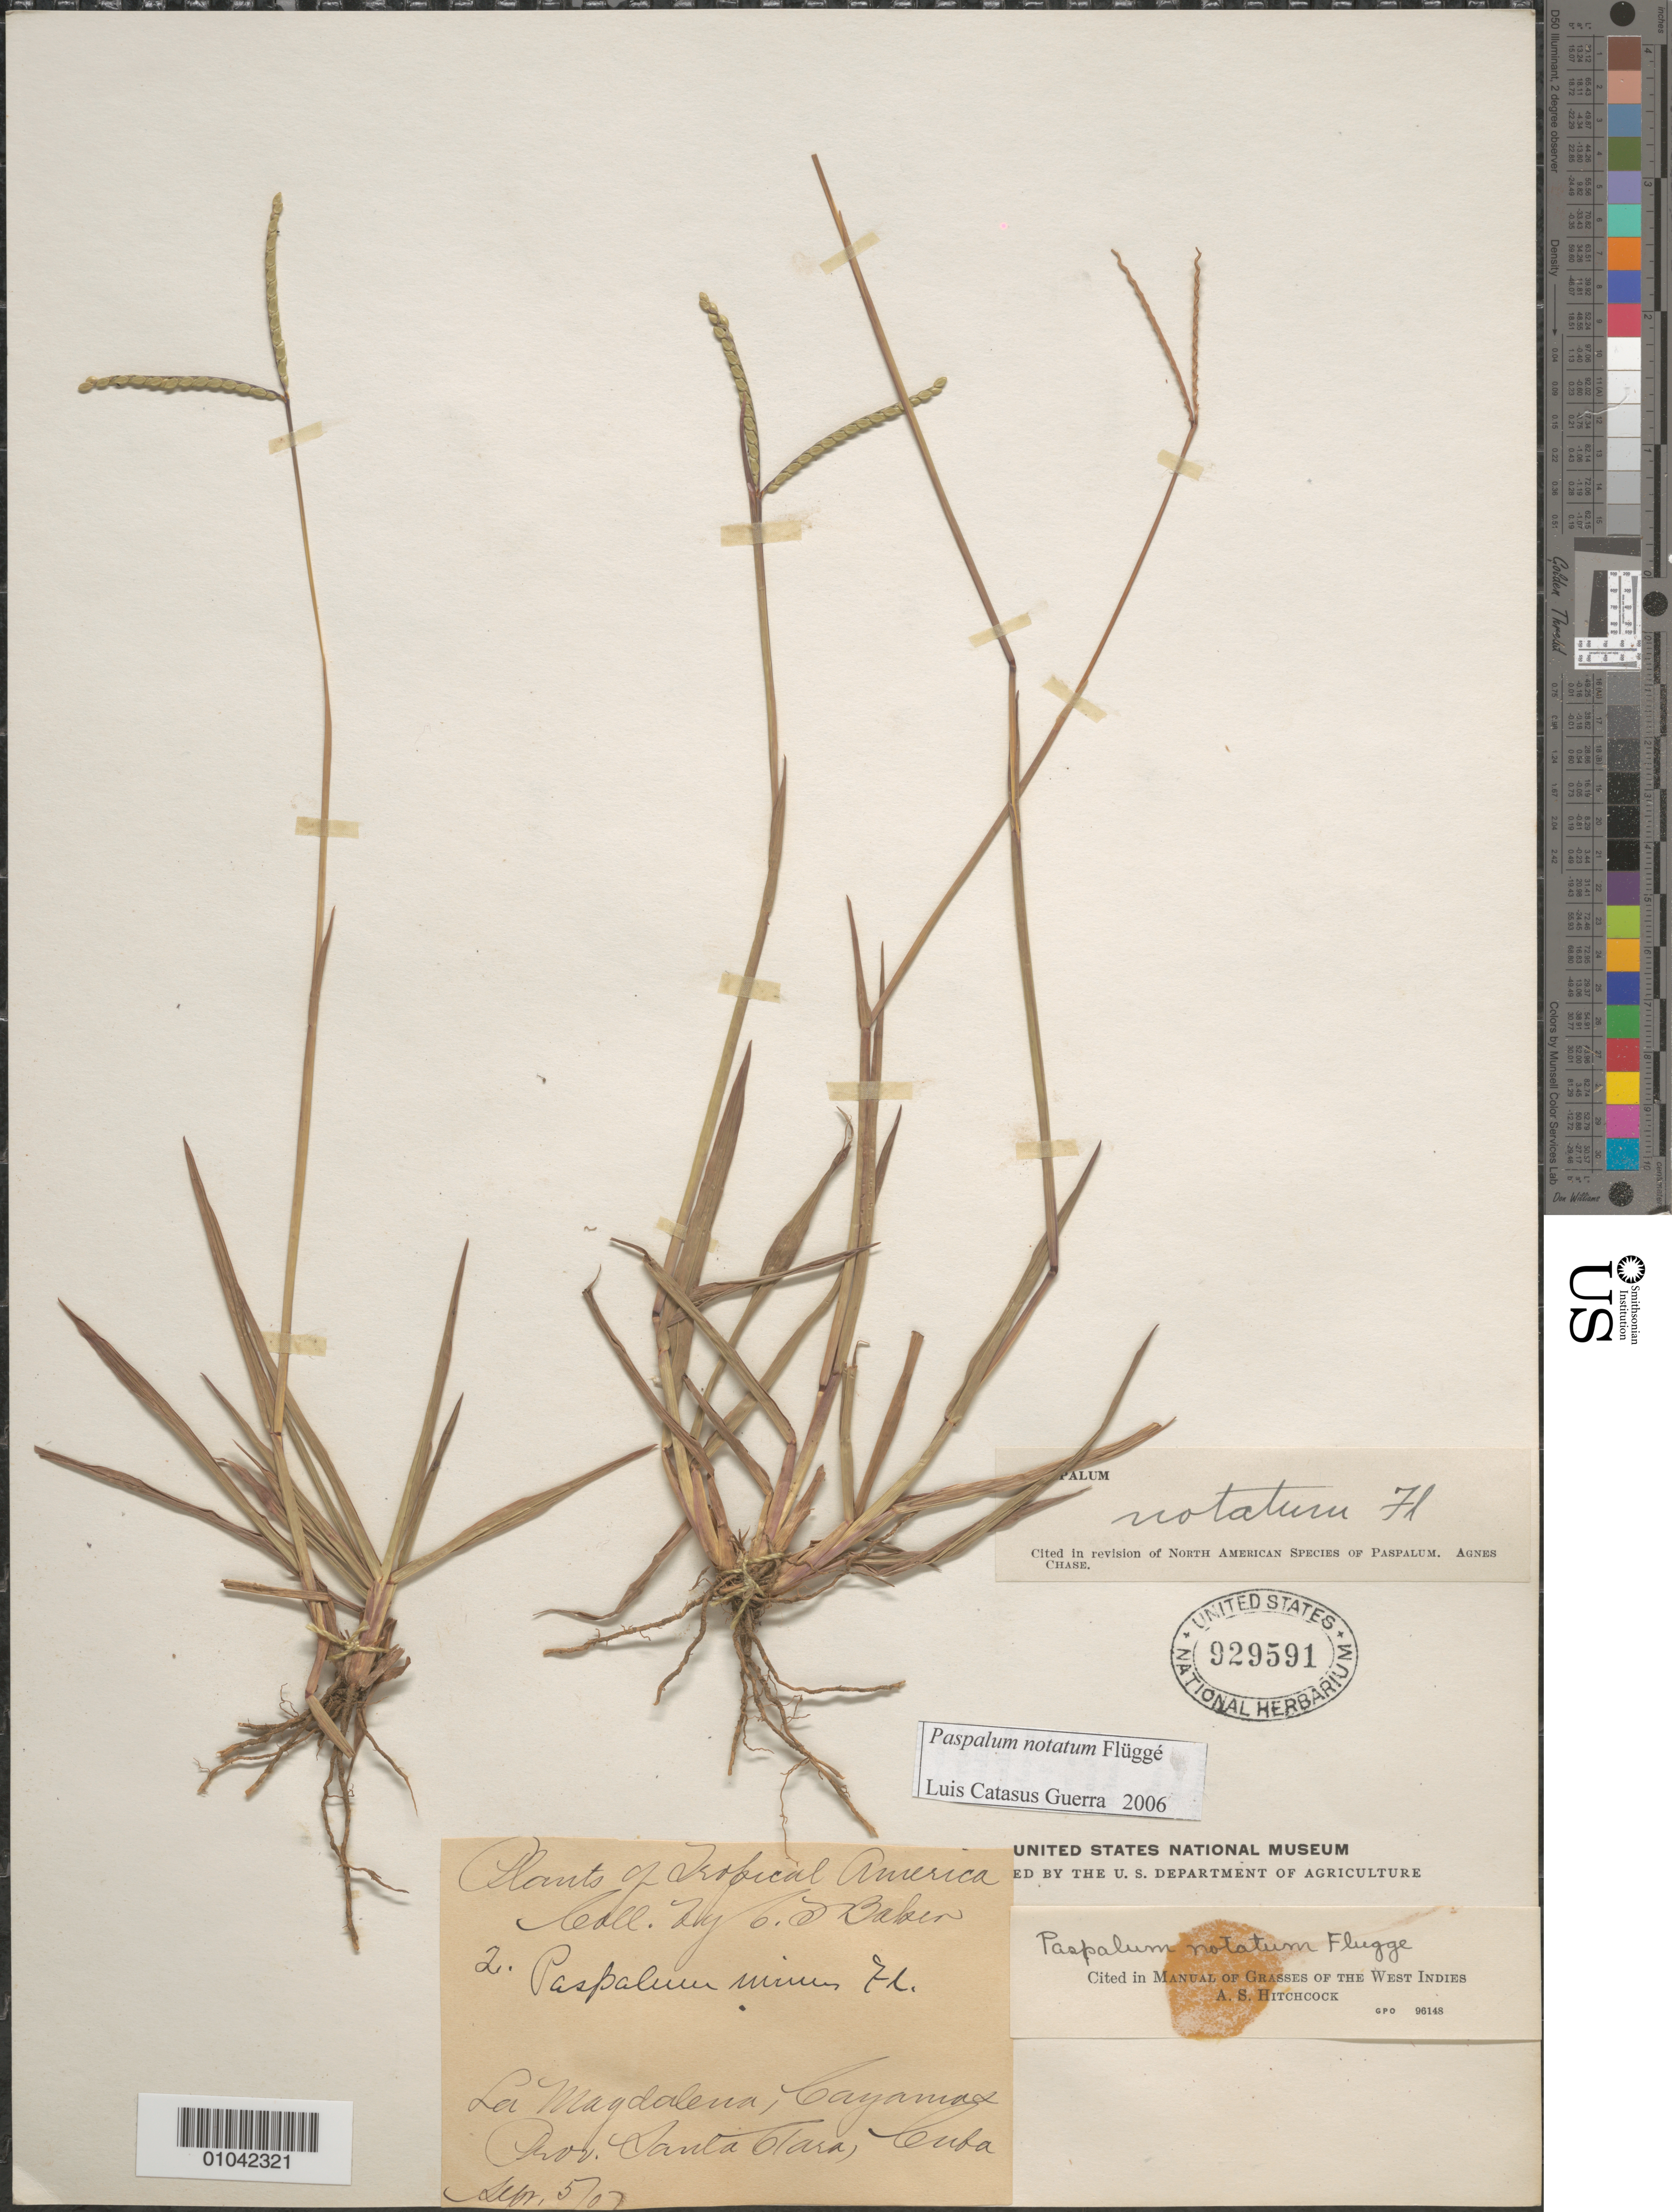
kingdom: Plantae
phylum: Tracheophyta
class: Liliopsida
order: Poales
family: Poaceae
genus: Paspalum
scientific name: Paspalum notatum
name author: Flüggé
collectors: C. F. Baker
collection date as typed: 05 Sep 1907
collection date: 1907-09-05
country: Cuba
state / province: Villa Clara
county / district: Santa Clara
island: Cuba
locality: La Magdalena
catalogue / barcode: US 929591